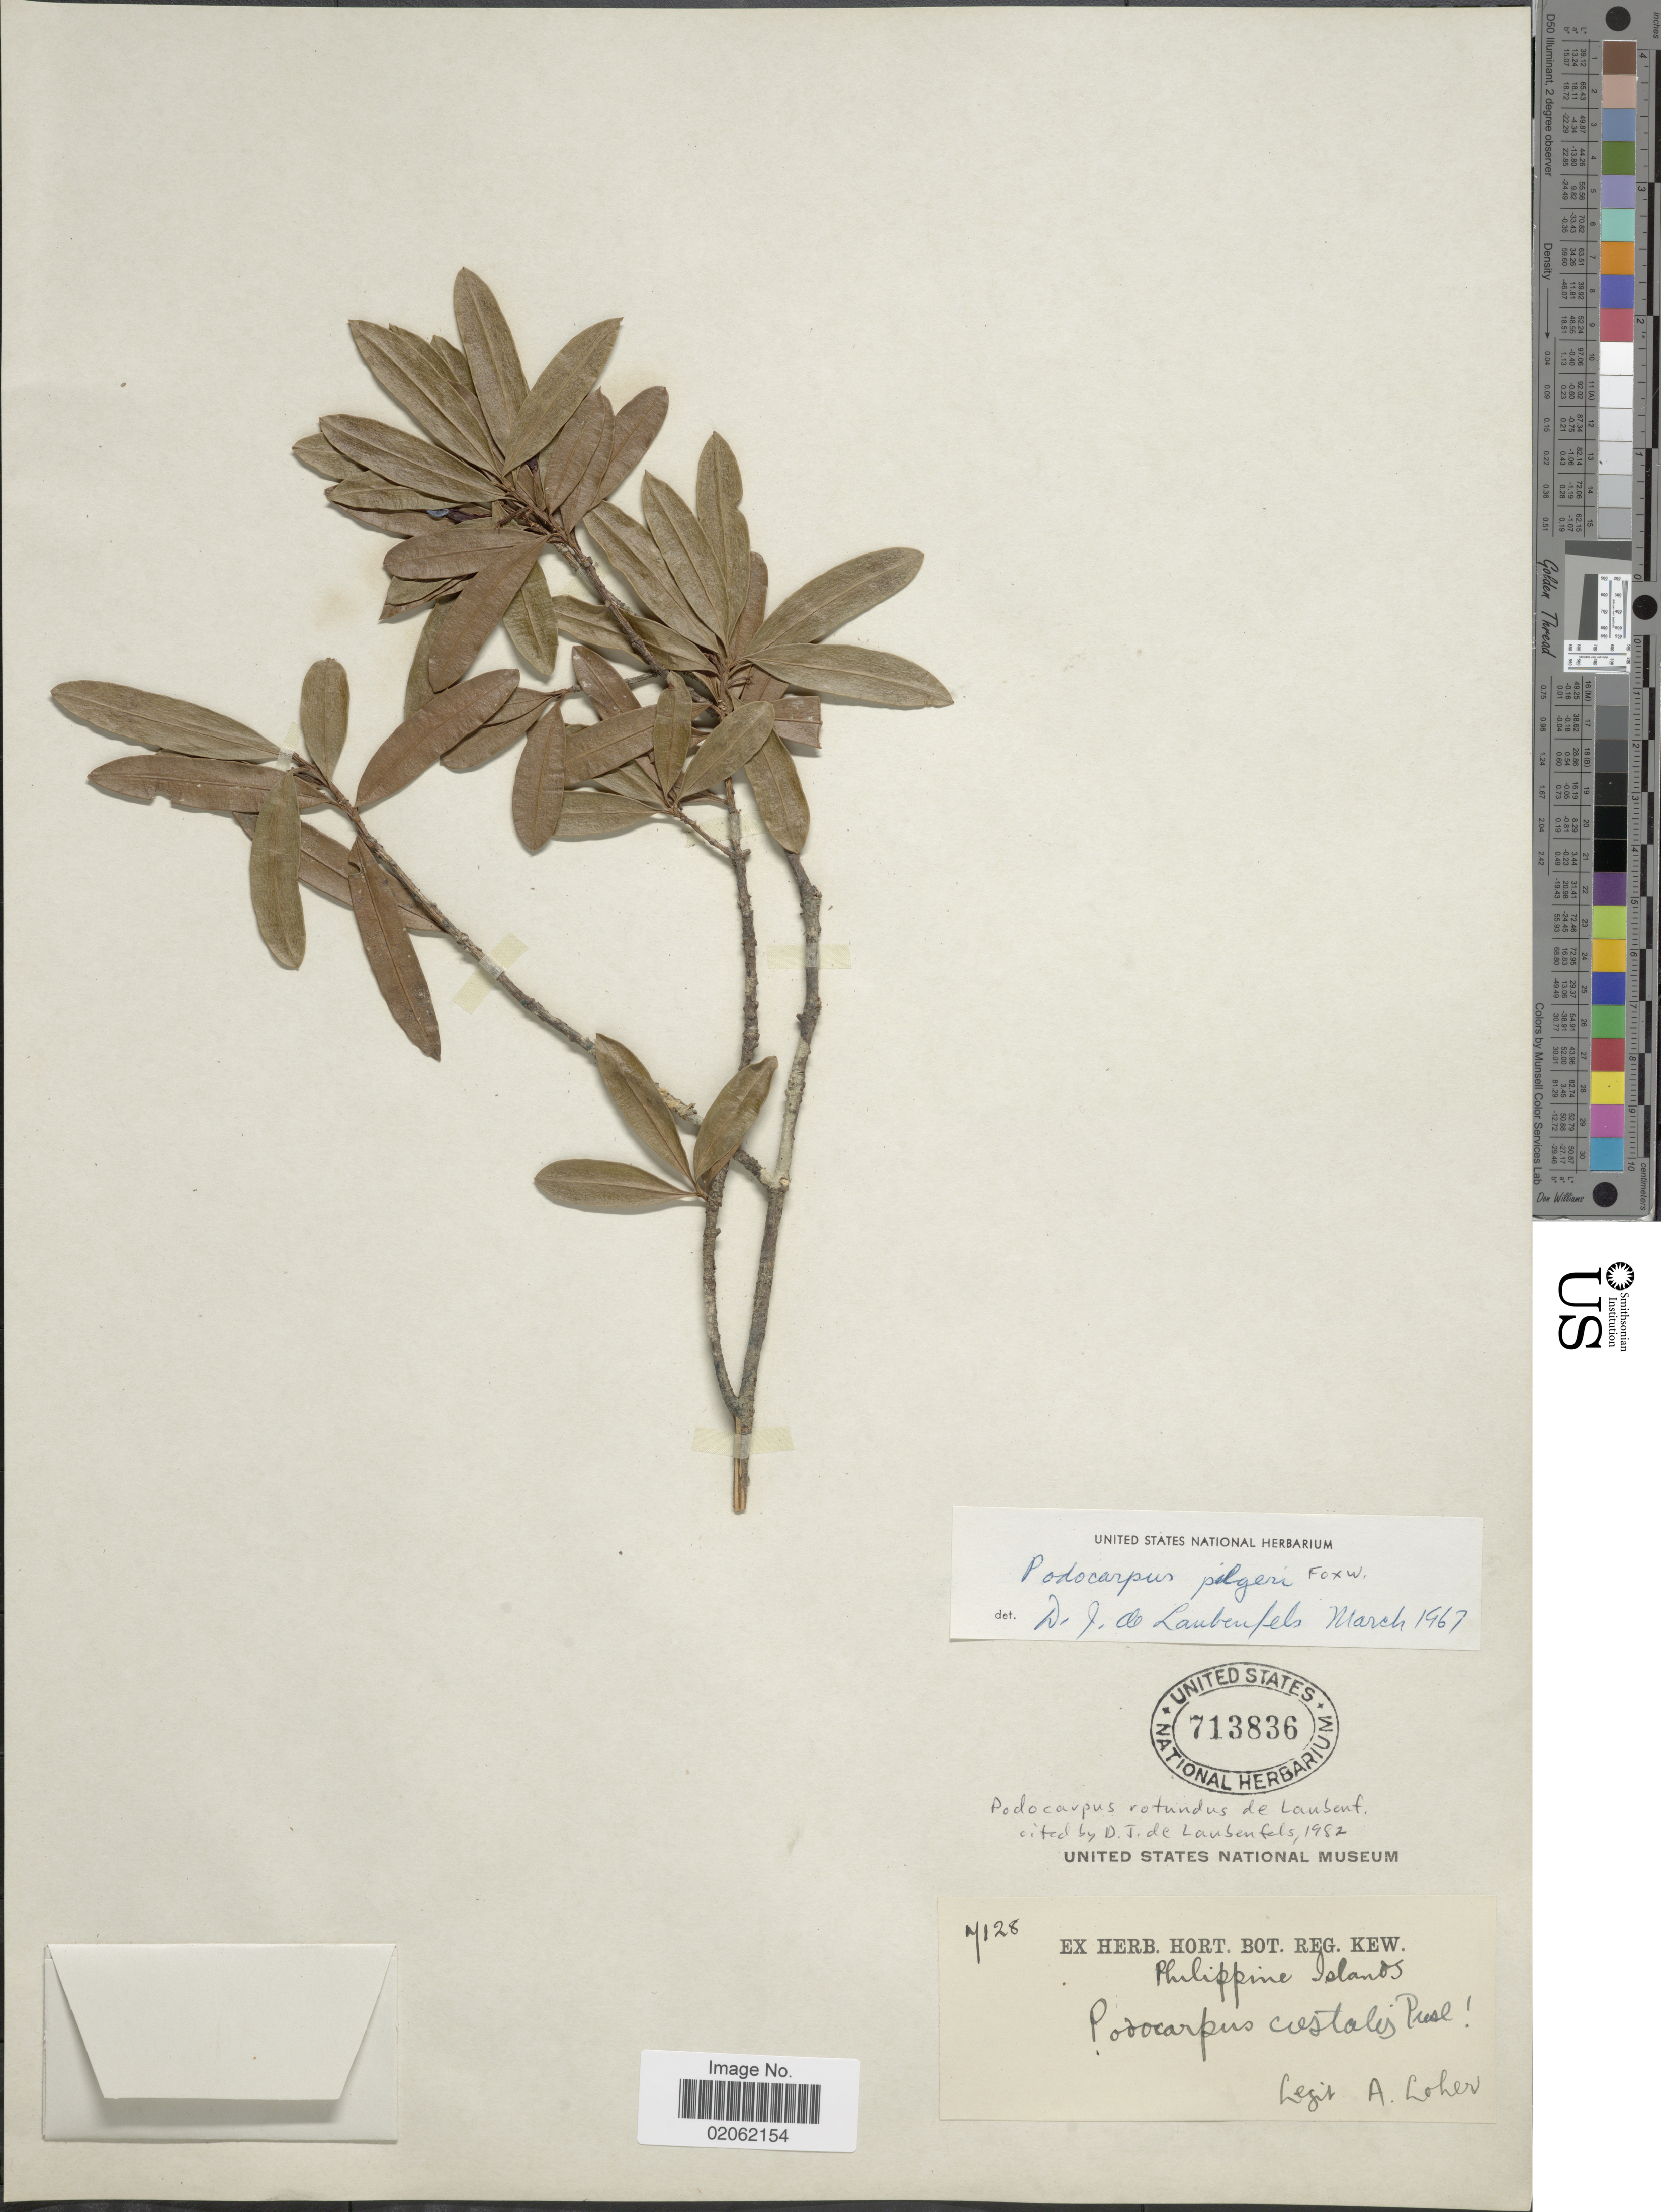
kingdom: Plantae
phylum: Tracheophyta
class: Pinopsida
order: Pinales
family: Podocarpaceae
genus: Podocarpus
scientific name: Podocarpus rotundus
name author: de Laub.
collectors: A. Loher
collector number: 7128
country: Philippines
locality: Philippine Islands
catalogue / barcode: US 713836